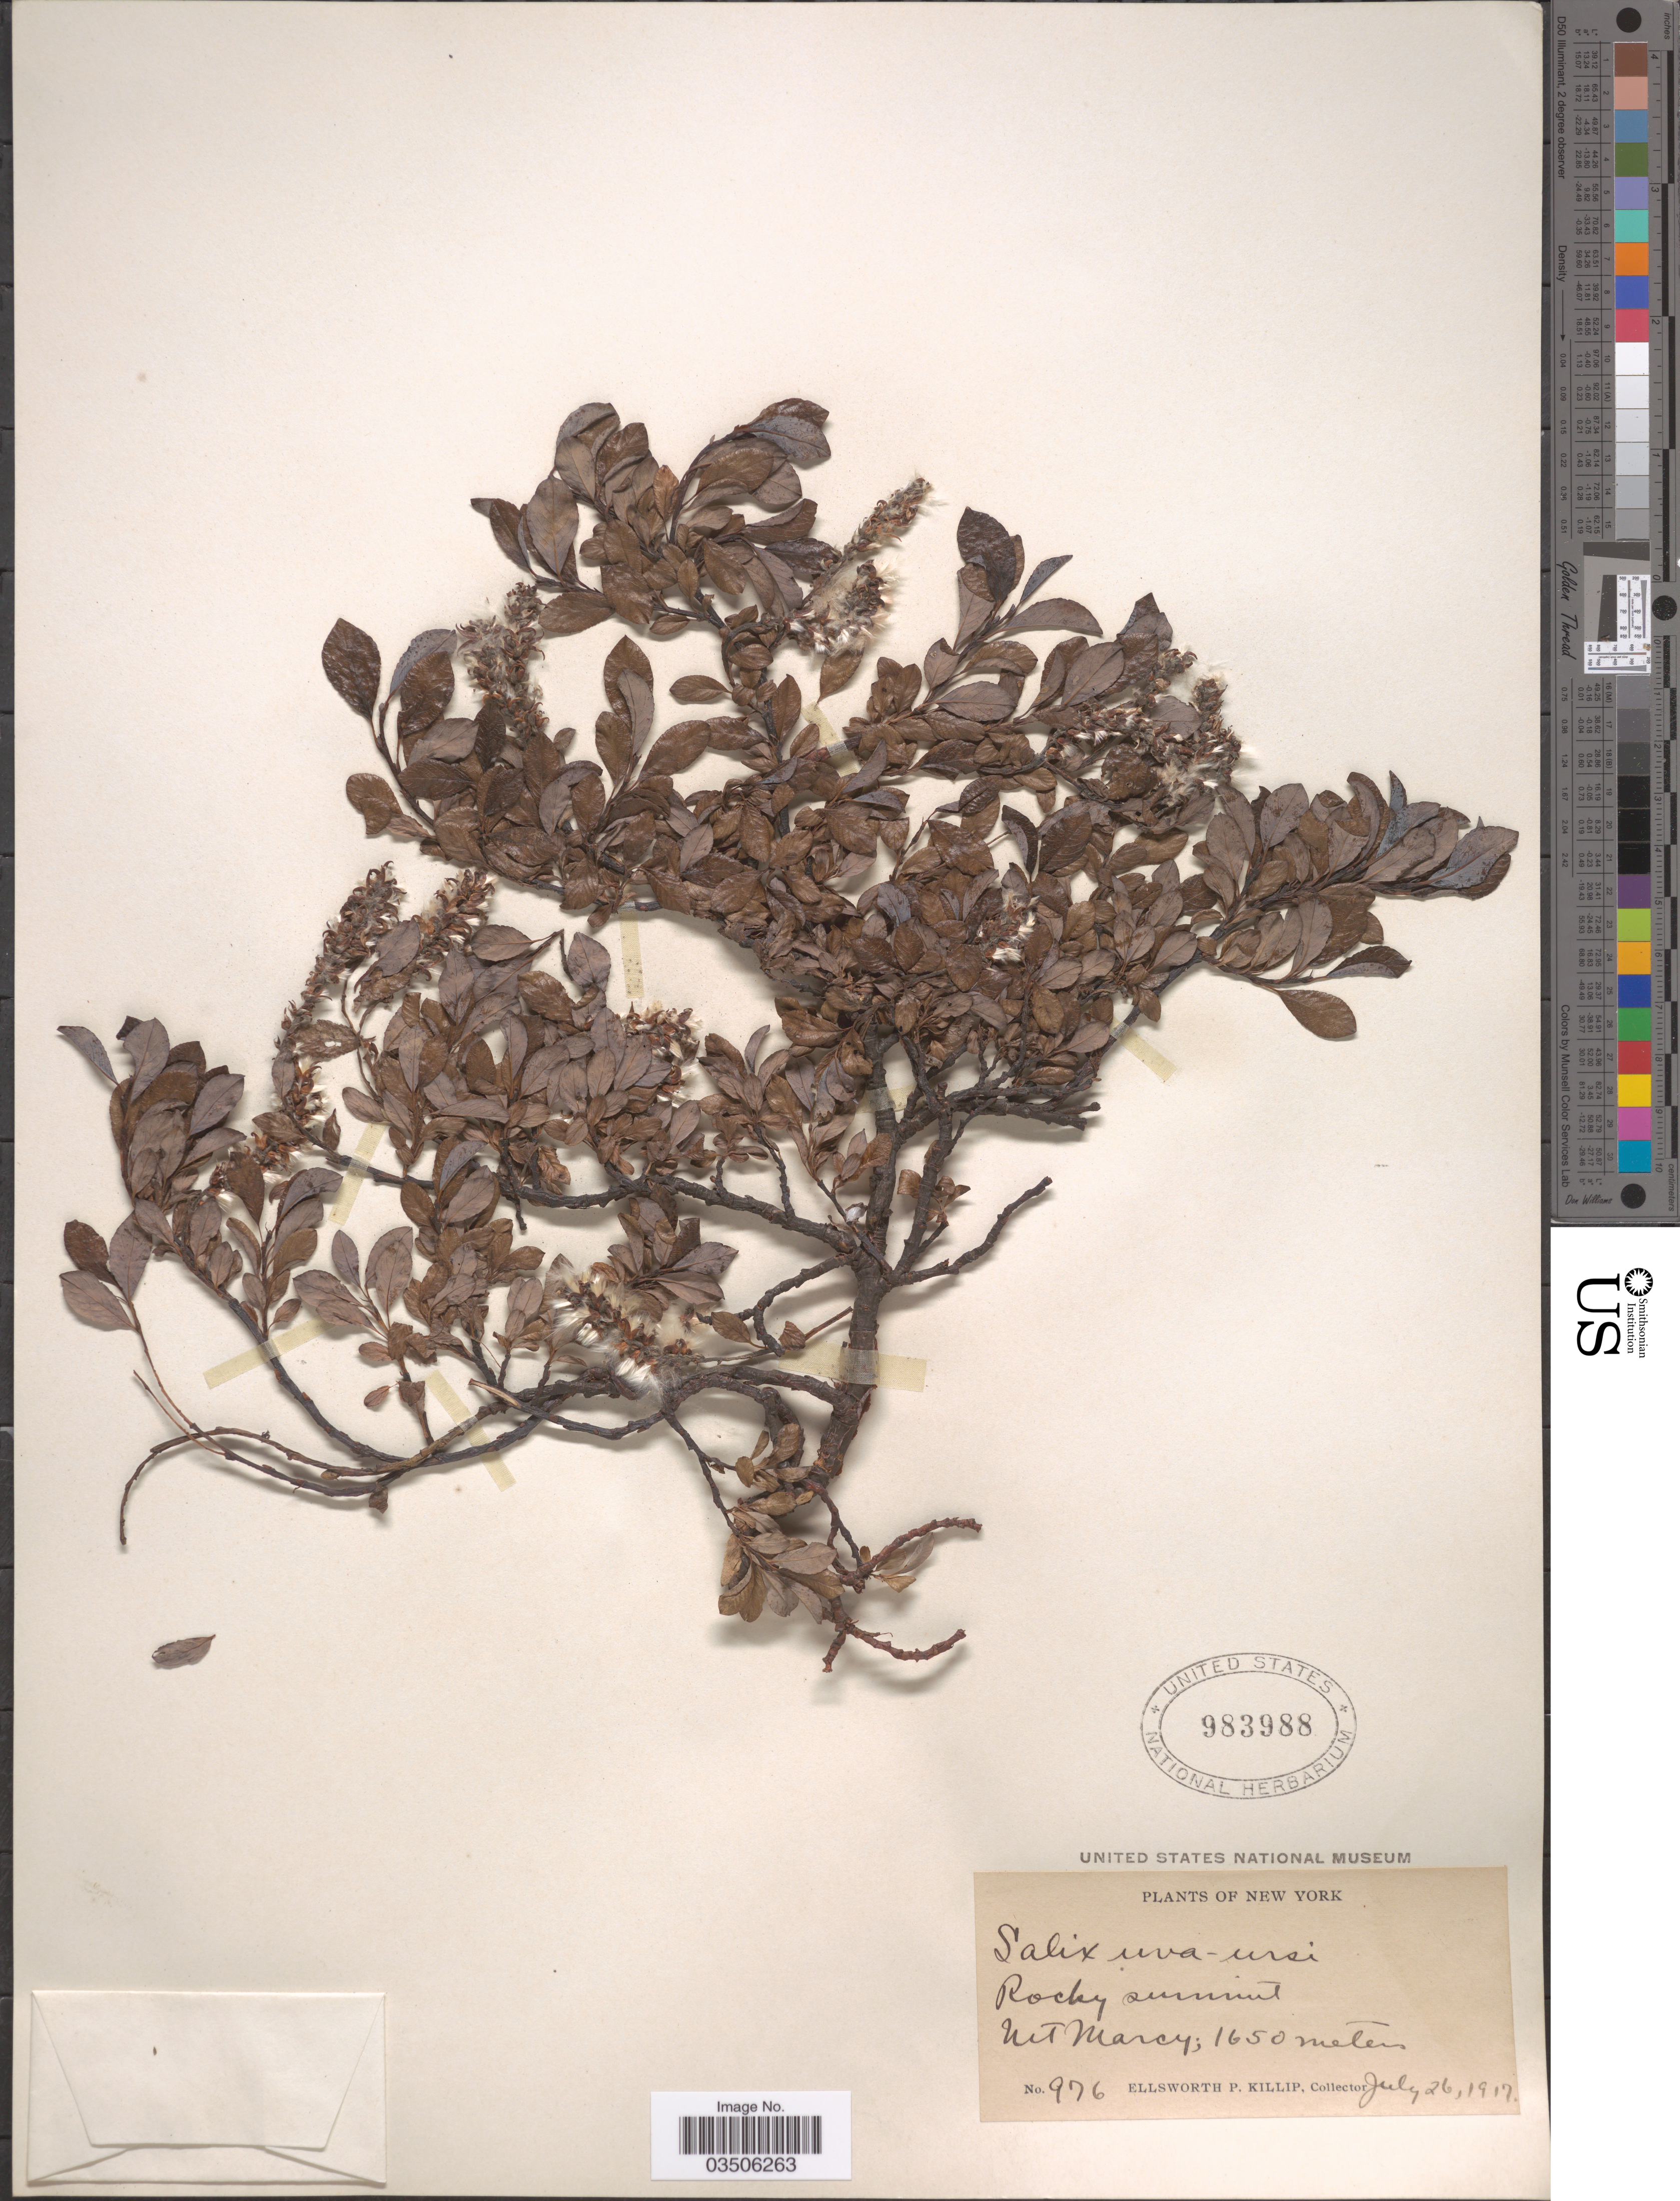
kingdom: Plantae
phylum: Tracheophyta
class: Magnoliopsida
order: Malpighiales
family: Salicaceae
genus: Salix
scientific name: Salix uva-ursi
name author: Pursh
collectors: E. P. Killip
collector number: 976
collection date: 1917-07-26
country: United States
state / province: New York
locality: Rocky summit. Mt Marcy.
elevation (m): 1650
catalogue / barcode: US 983988